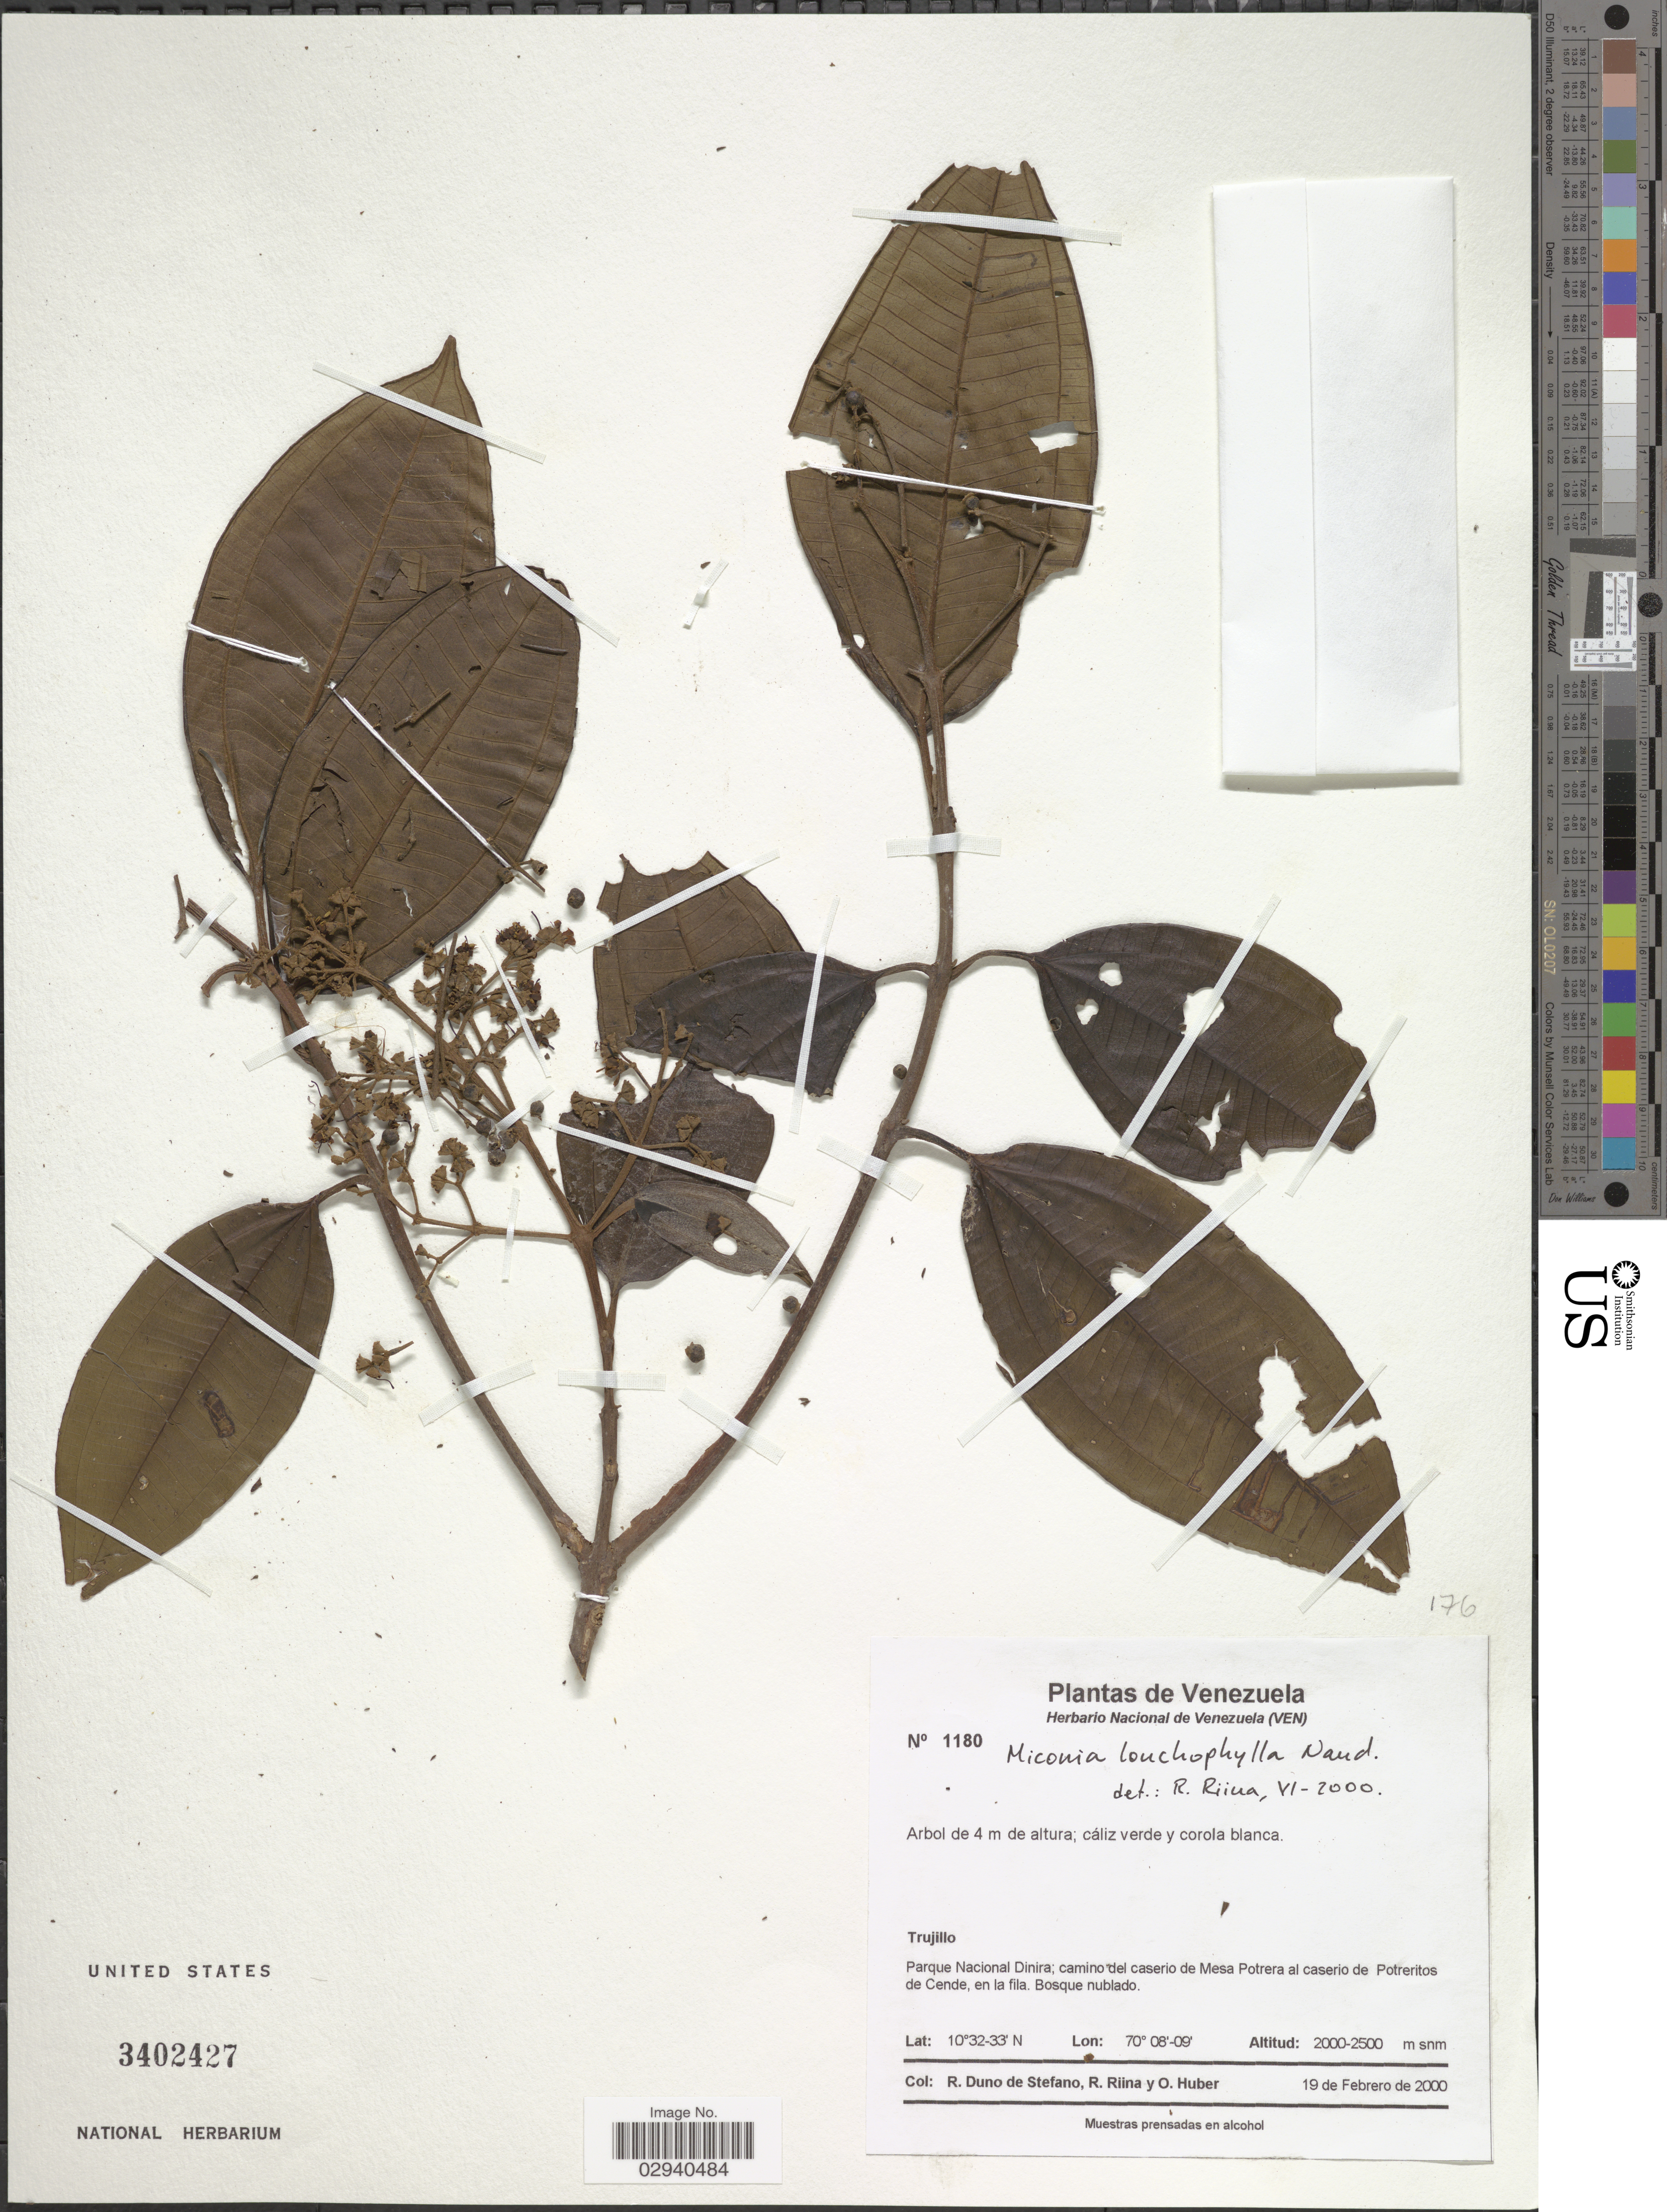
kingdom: Plantae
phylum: Tracheophyta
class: Magnoliopsida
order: Myrtales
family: Melastomataceae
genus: Miconia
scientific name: Miconia lonchophylla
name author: Naudin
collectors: R. Duno de Stefano, R. Riina & O. Huber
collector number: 1180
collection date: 2000-02-19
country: Venezuela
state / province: Trujillo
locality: Parque Nacional Dinira; camino del caserio de Mesa Potrera al caserio de Potreitos de Cende, en la fila.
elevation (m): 2000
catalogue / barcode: US 3402427